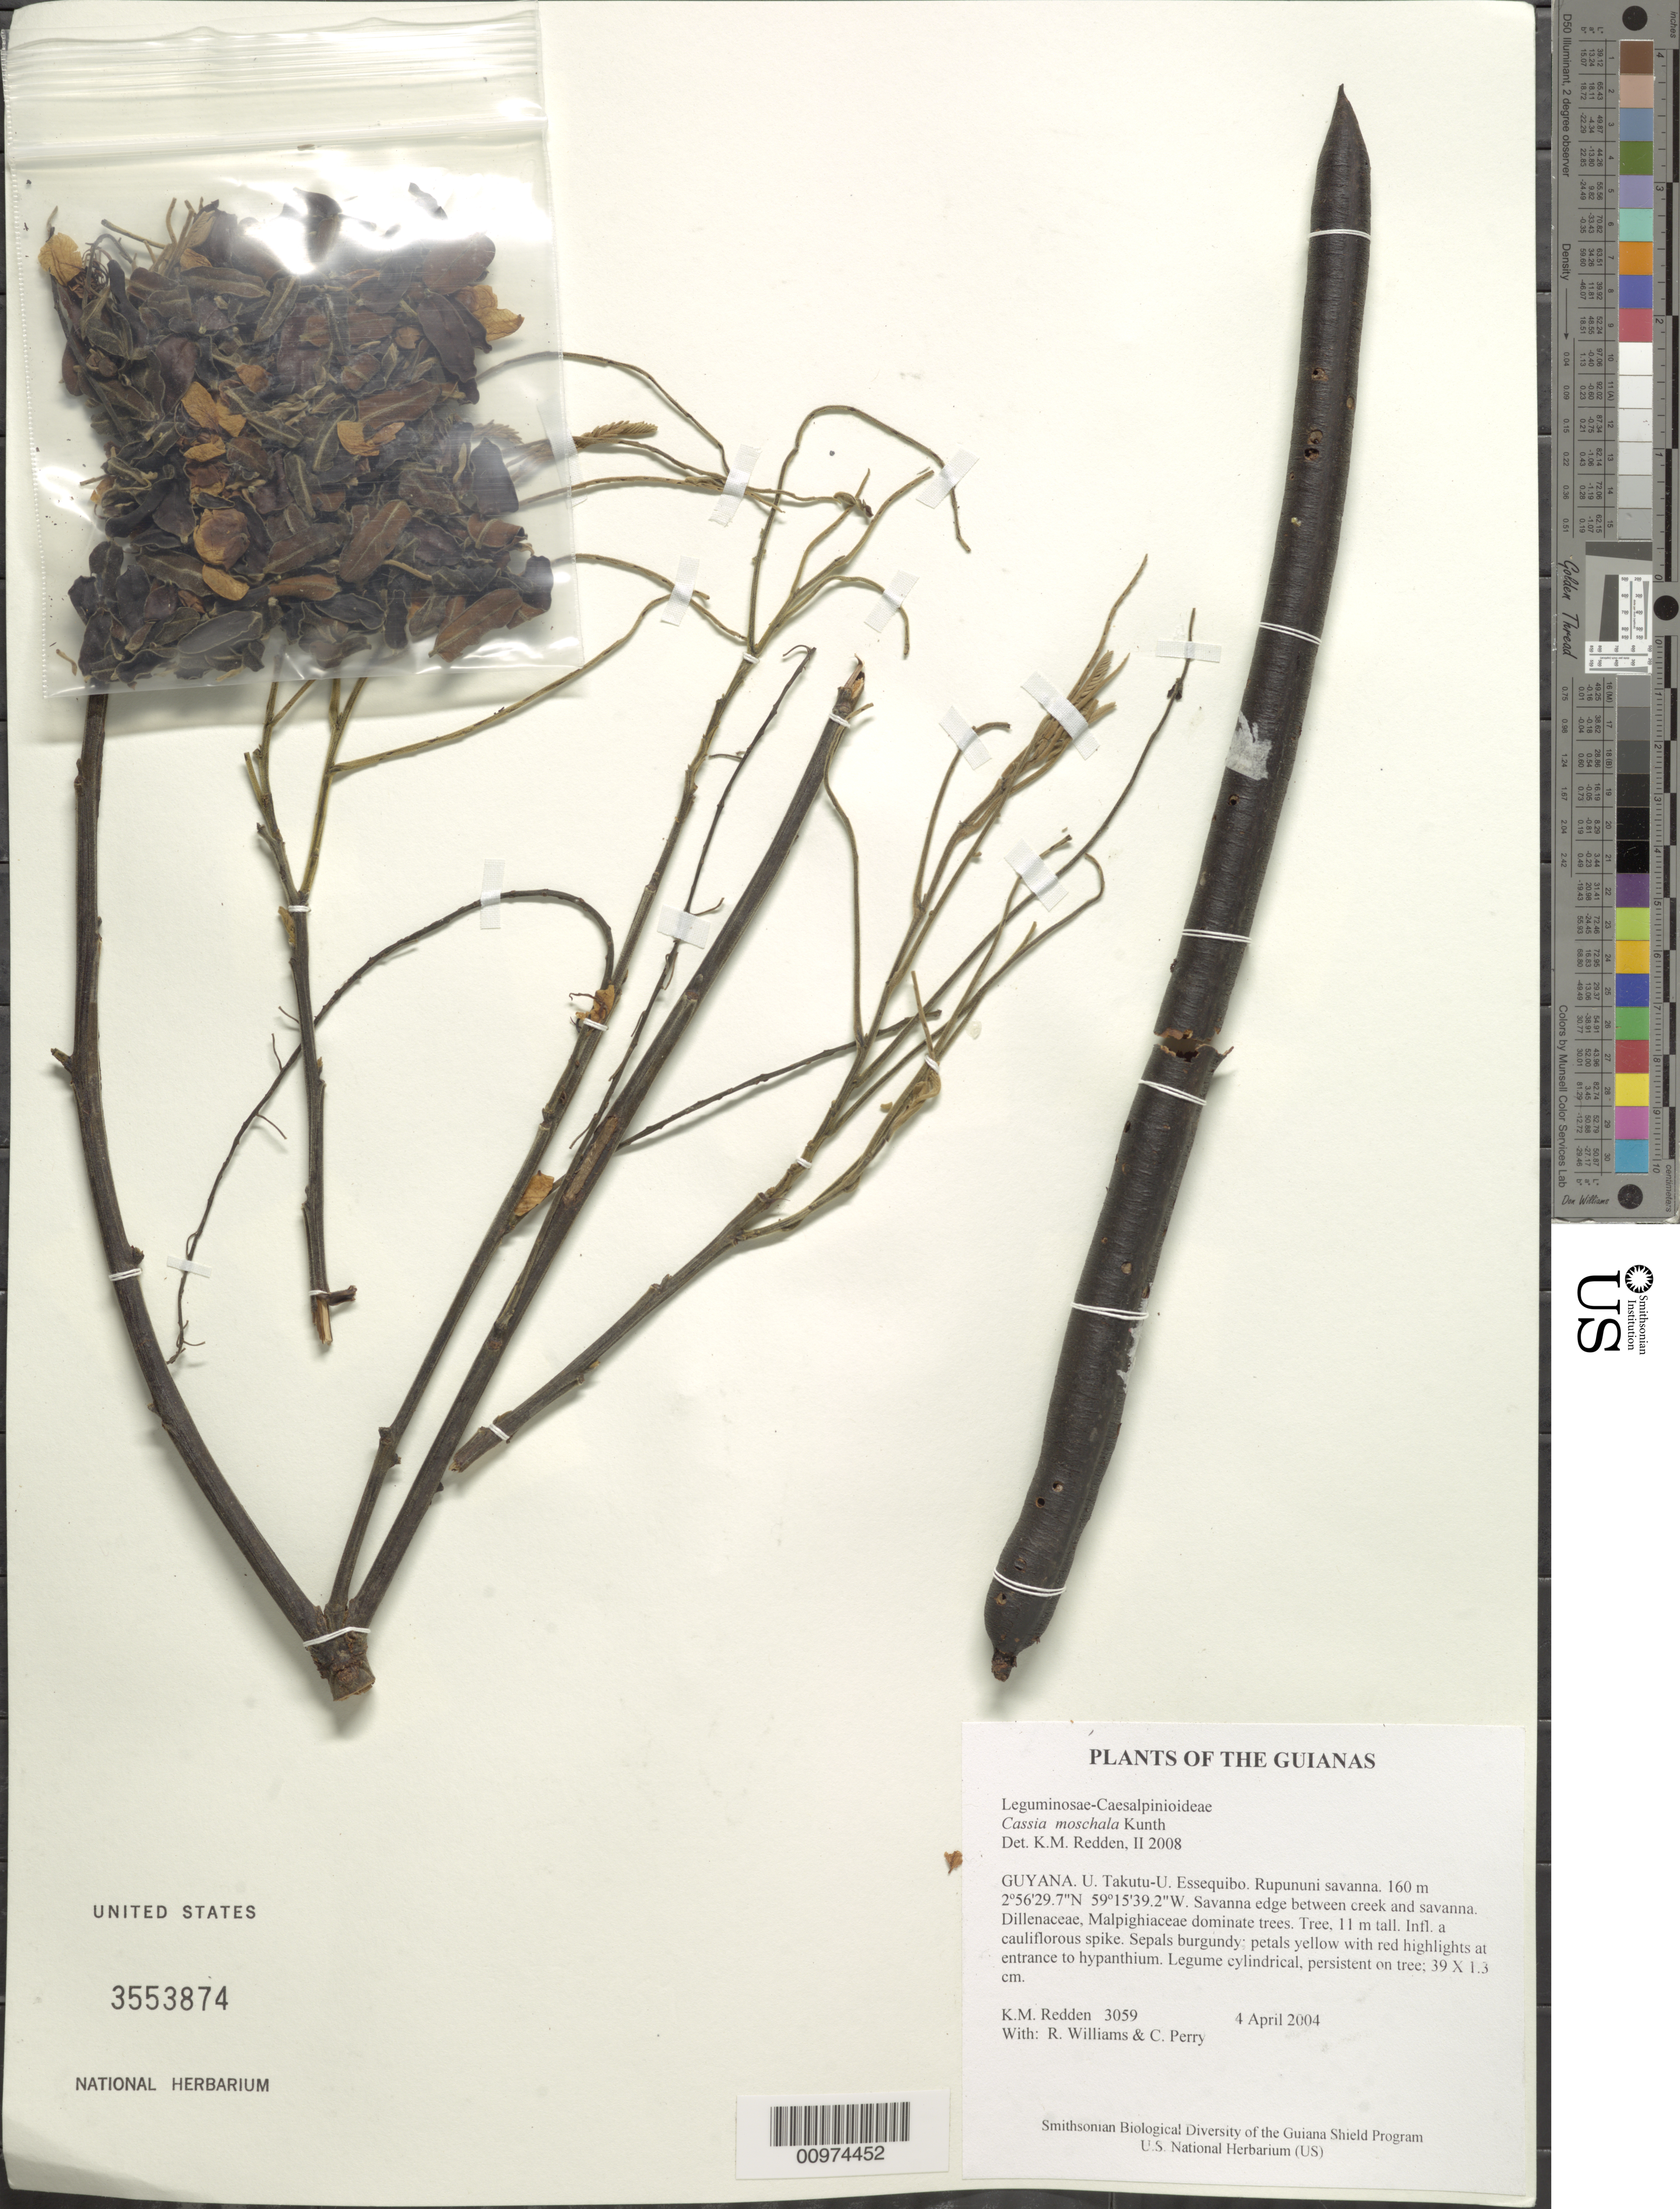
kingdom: Plantae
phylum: Tracheophyta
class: Magnoliopsida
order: Fabales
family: Fabaceae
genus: Cassia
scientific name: Cassia moschata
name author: Kunth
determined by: Redden, K. M.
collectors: K. M. Redden, R. Williams & C. Perry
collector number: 3059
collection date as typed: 4 April 2004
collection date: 2004-04-04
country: Guyana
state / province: U. Takutu-U. Essequibo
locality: Rupununi savanna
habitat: Savanna edge between creek and savanna. Dillenaceae, Malpighiaceae dominate trees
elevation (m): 160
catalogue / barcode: US 3553874